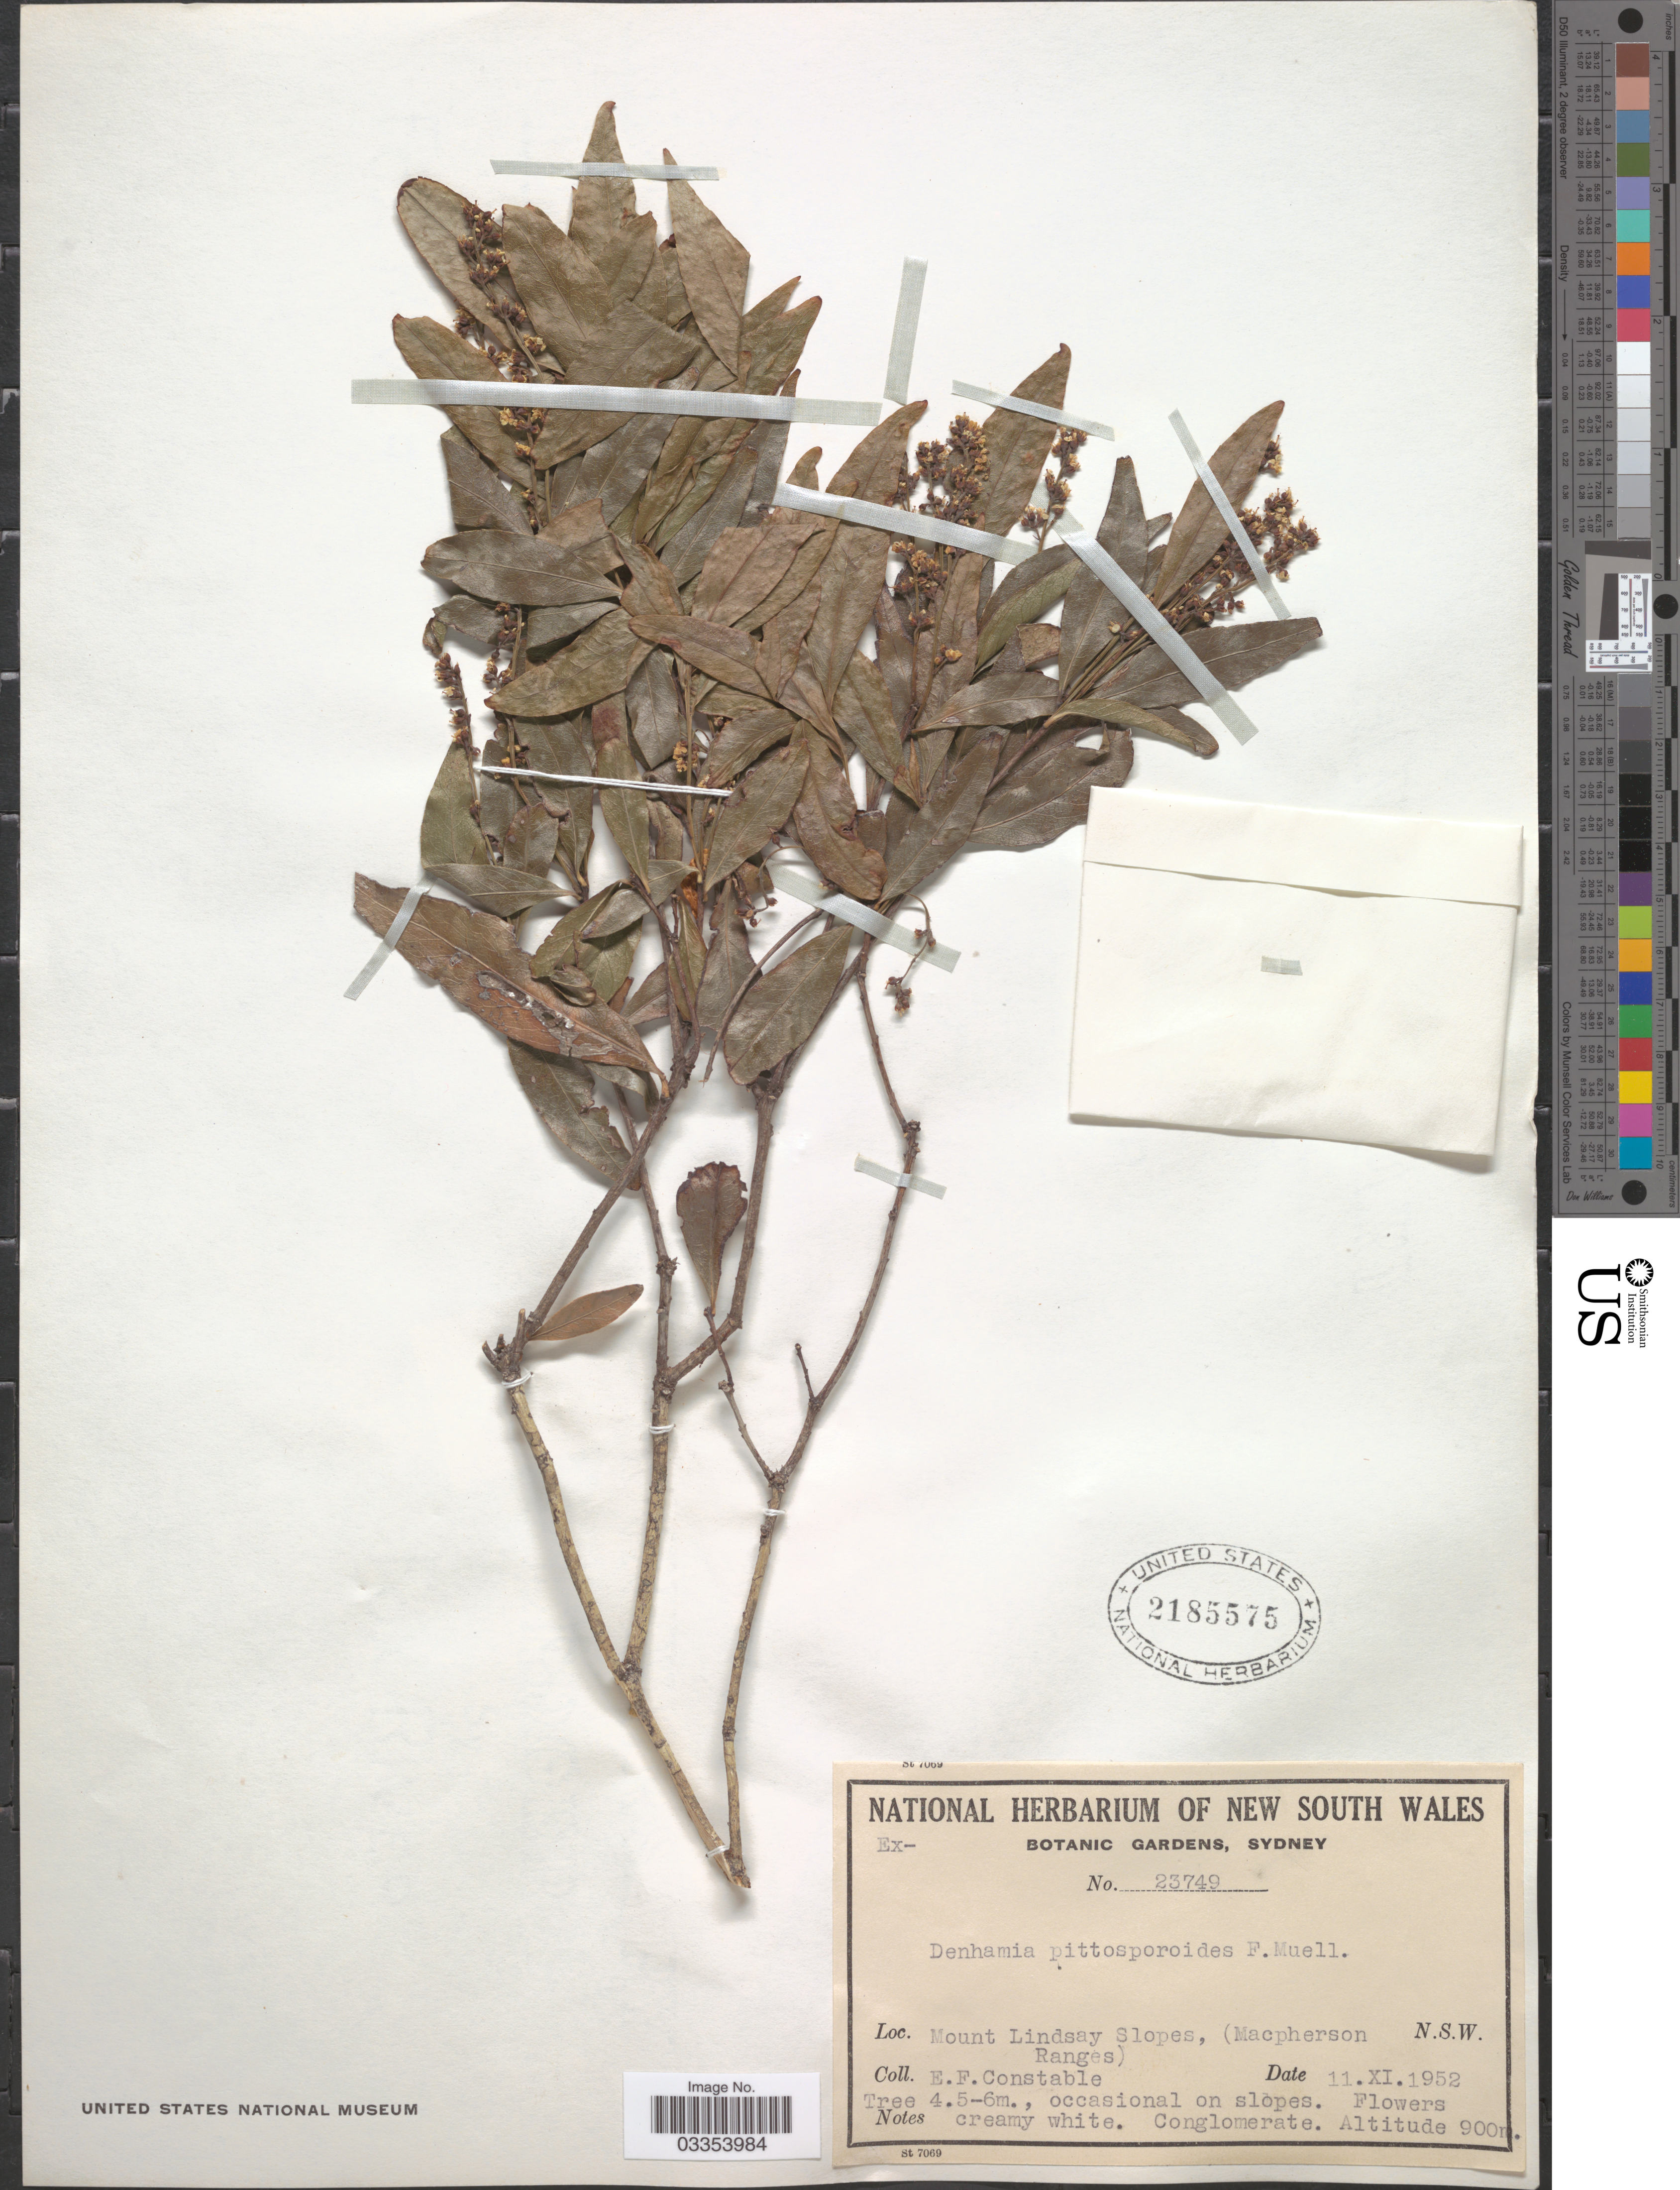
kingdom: Plantae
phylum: Tracheophyta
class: Magnoliopsida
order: Celastrales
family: Celastraceae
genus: Denhamia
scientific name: Denhamia pittosporoides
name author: F. Muell.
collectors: E. F. Constable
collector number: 23749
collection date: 1952-11-11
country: Australia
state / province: New South Wales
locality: Mount Lindsay Slopes, (Macpherson Ranges).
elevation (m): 900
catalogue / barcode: US 2185575